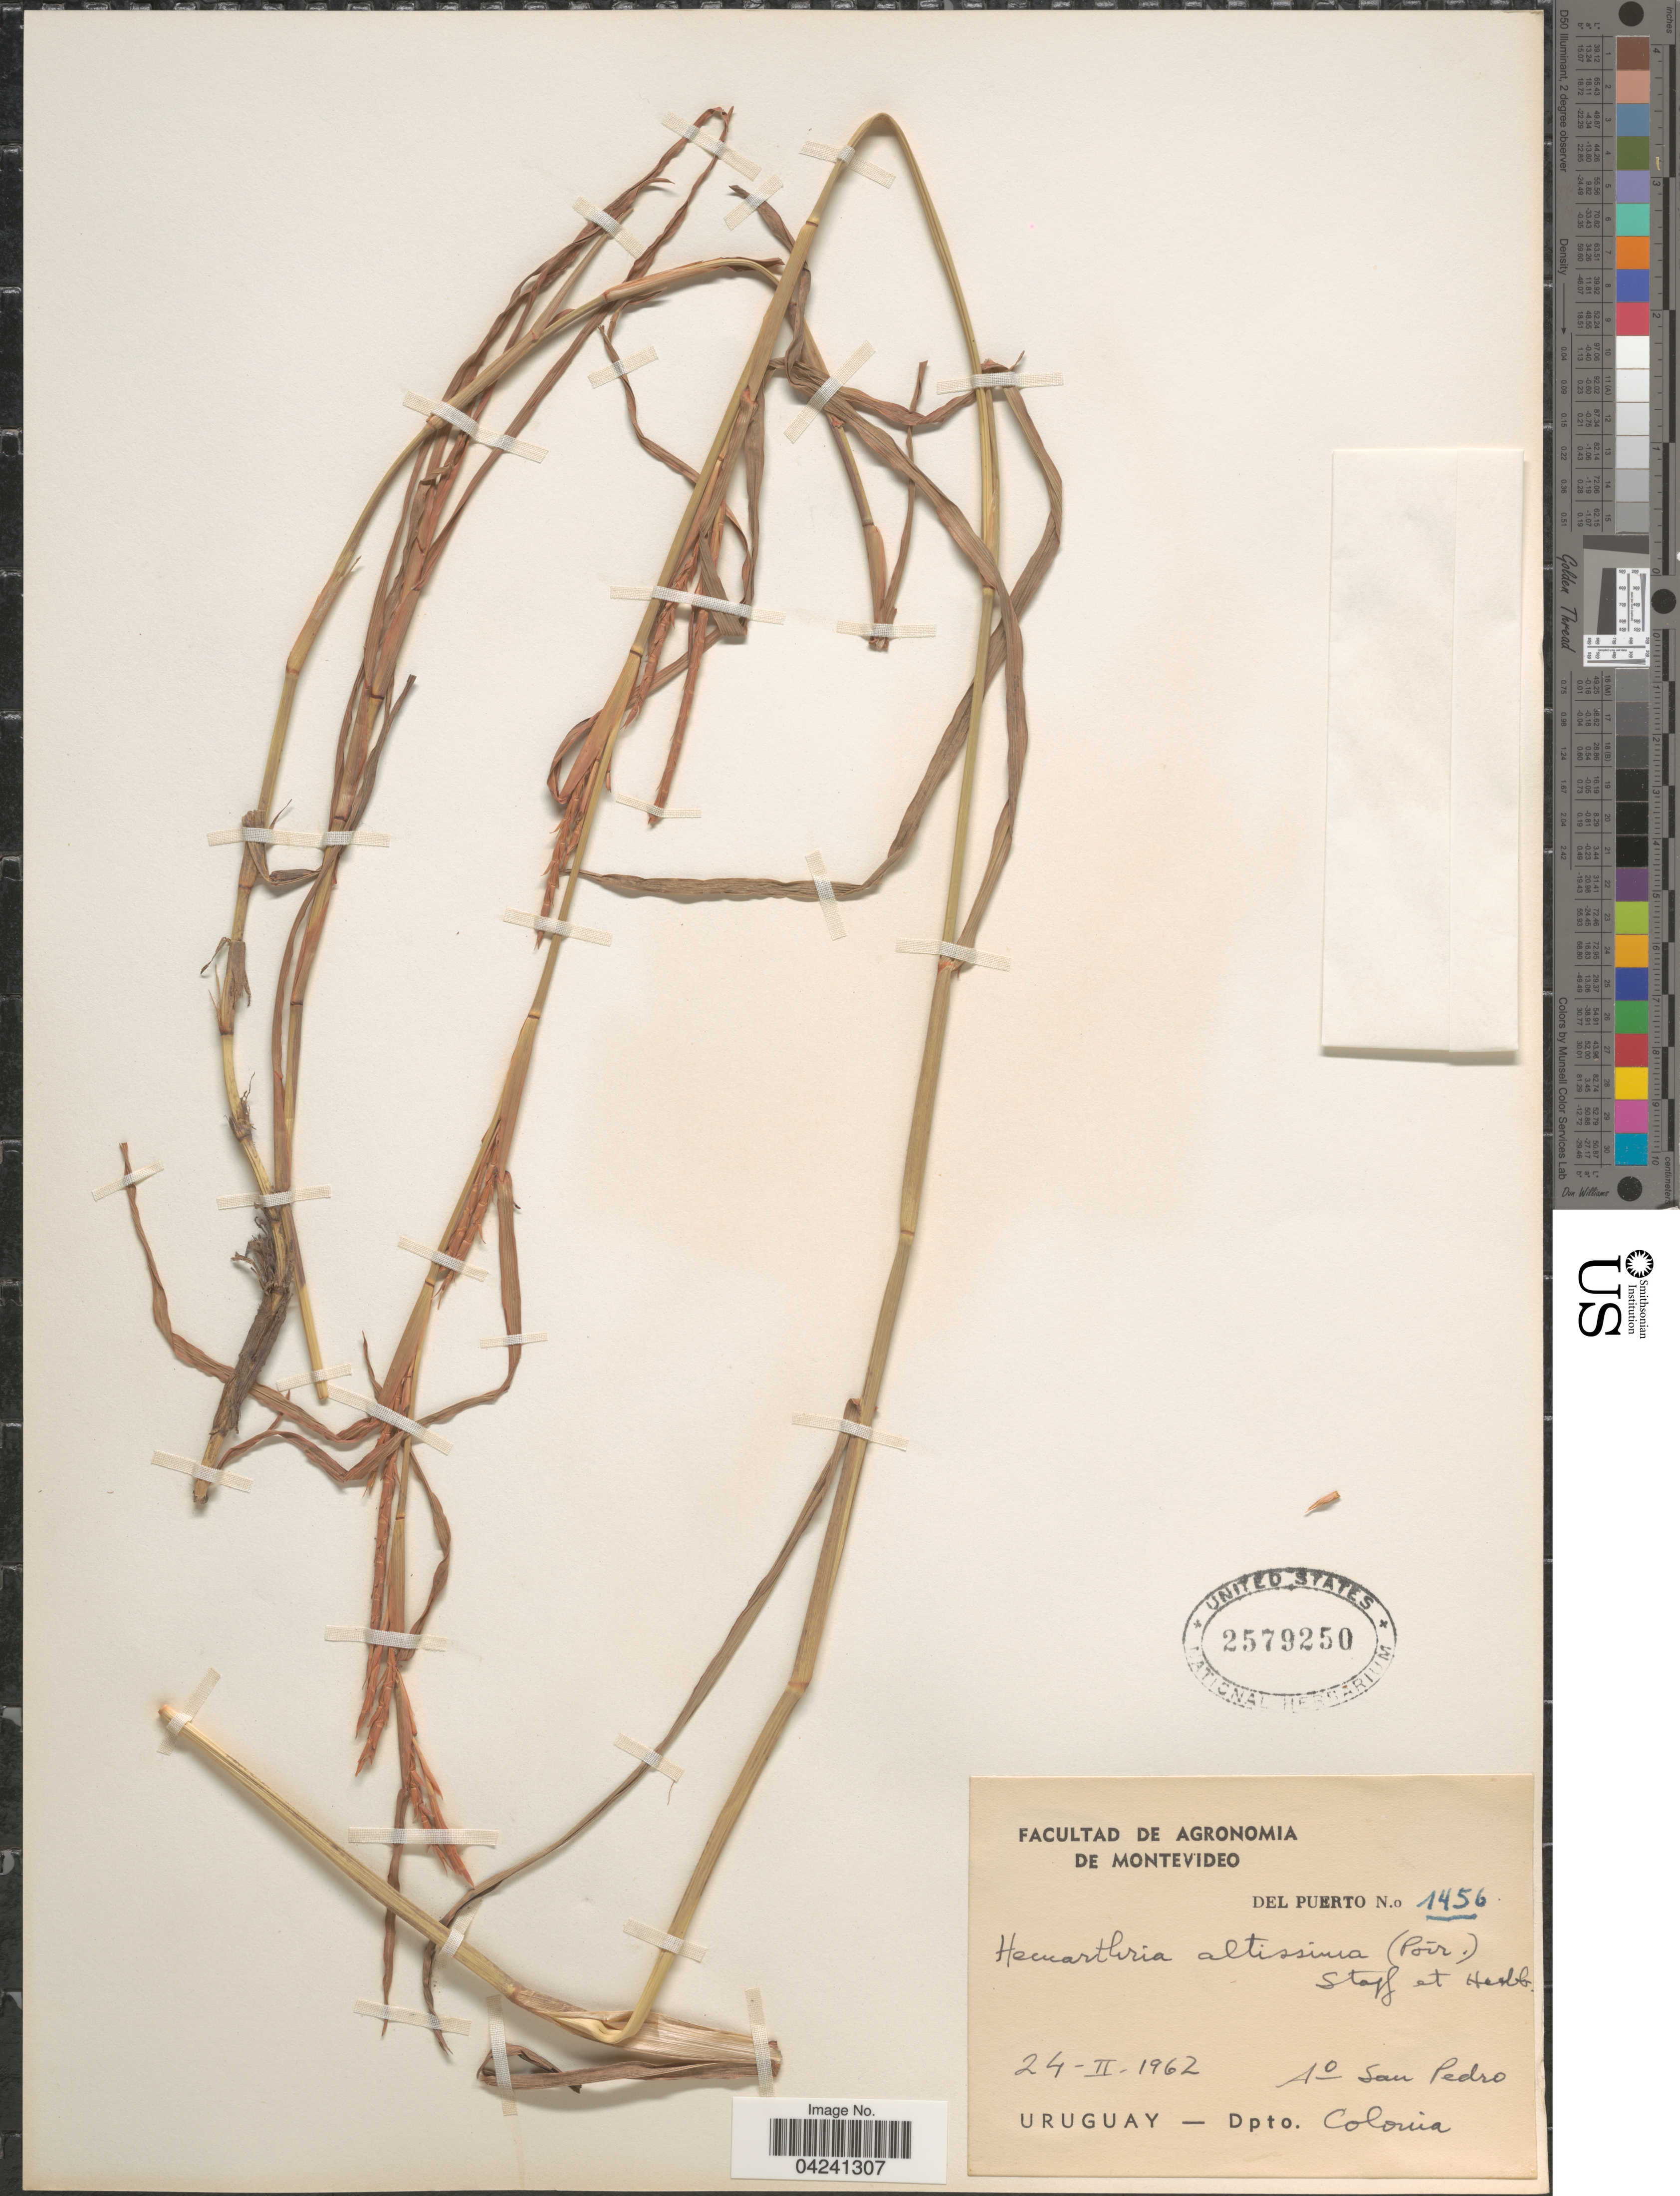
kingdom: Plantae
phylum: Tracheophyta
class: Liliopsida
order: Poales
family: Poaceae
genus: Hemarthria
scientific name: Hemarthria altissima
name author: (Poir.) Stapf & C. E. Hubb.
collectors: Del Puerto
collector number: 1456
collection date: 1962-02-24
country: Uruguay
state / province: Colonia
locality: A° San Pedro. Dpto. Colonia.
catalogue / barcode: US 2579250